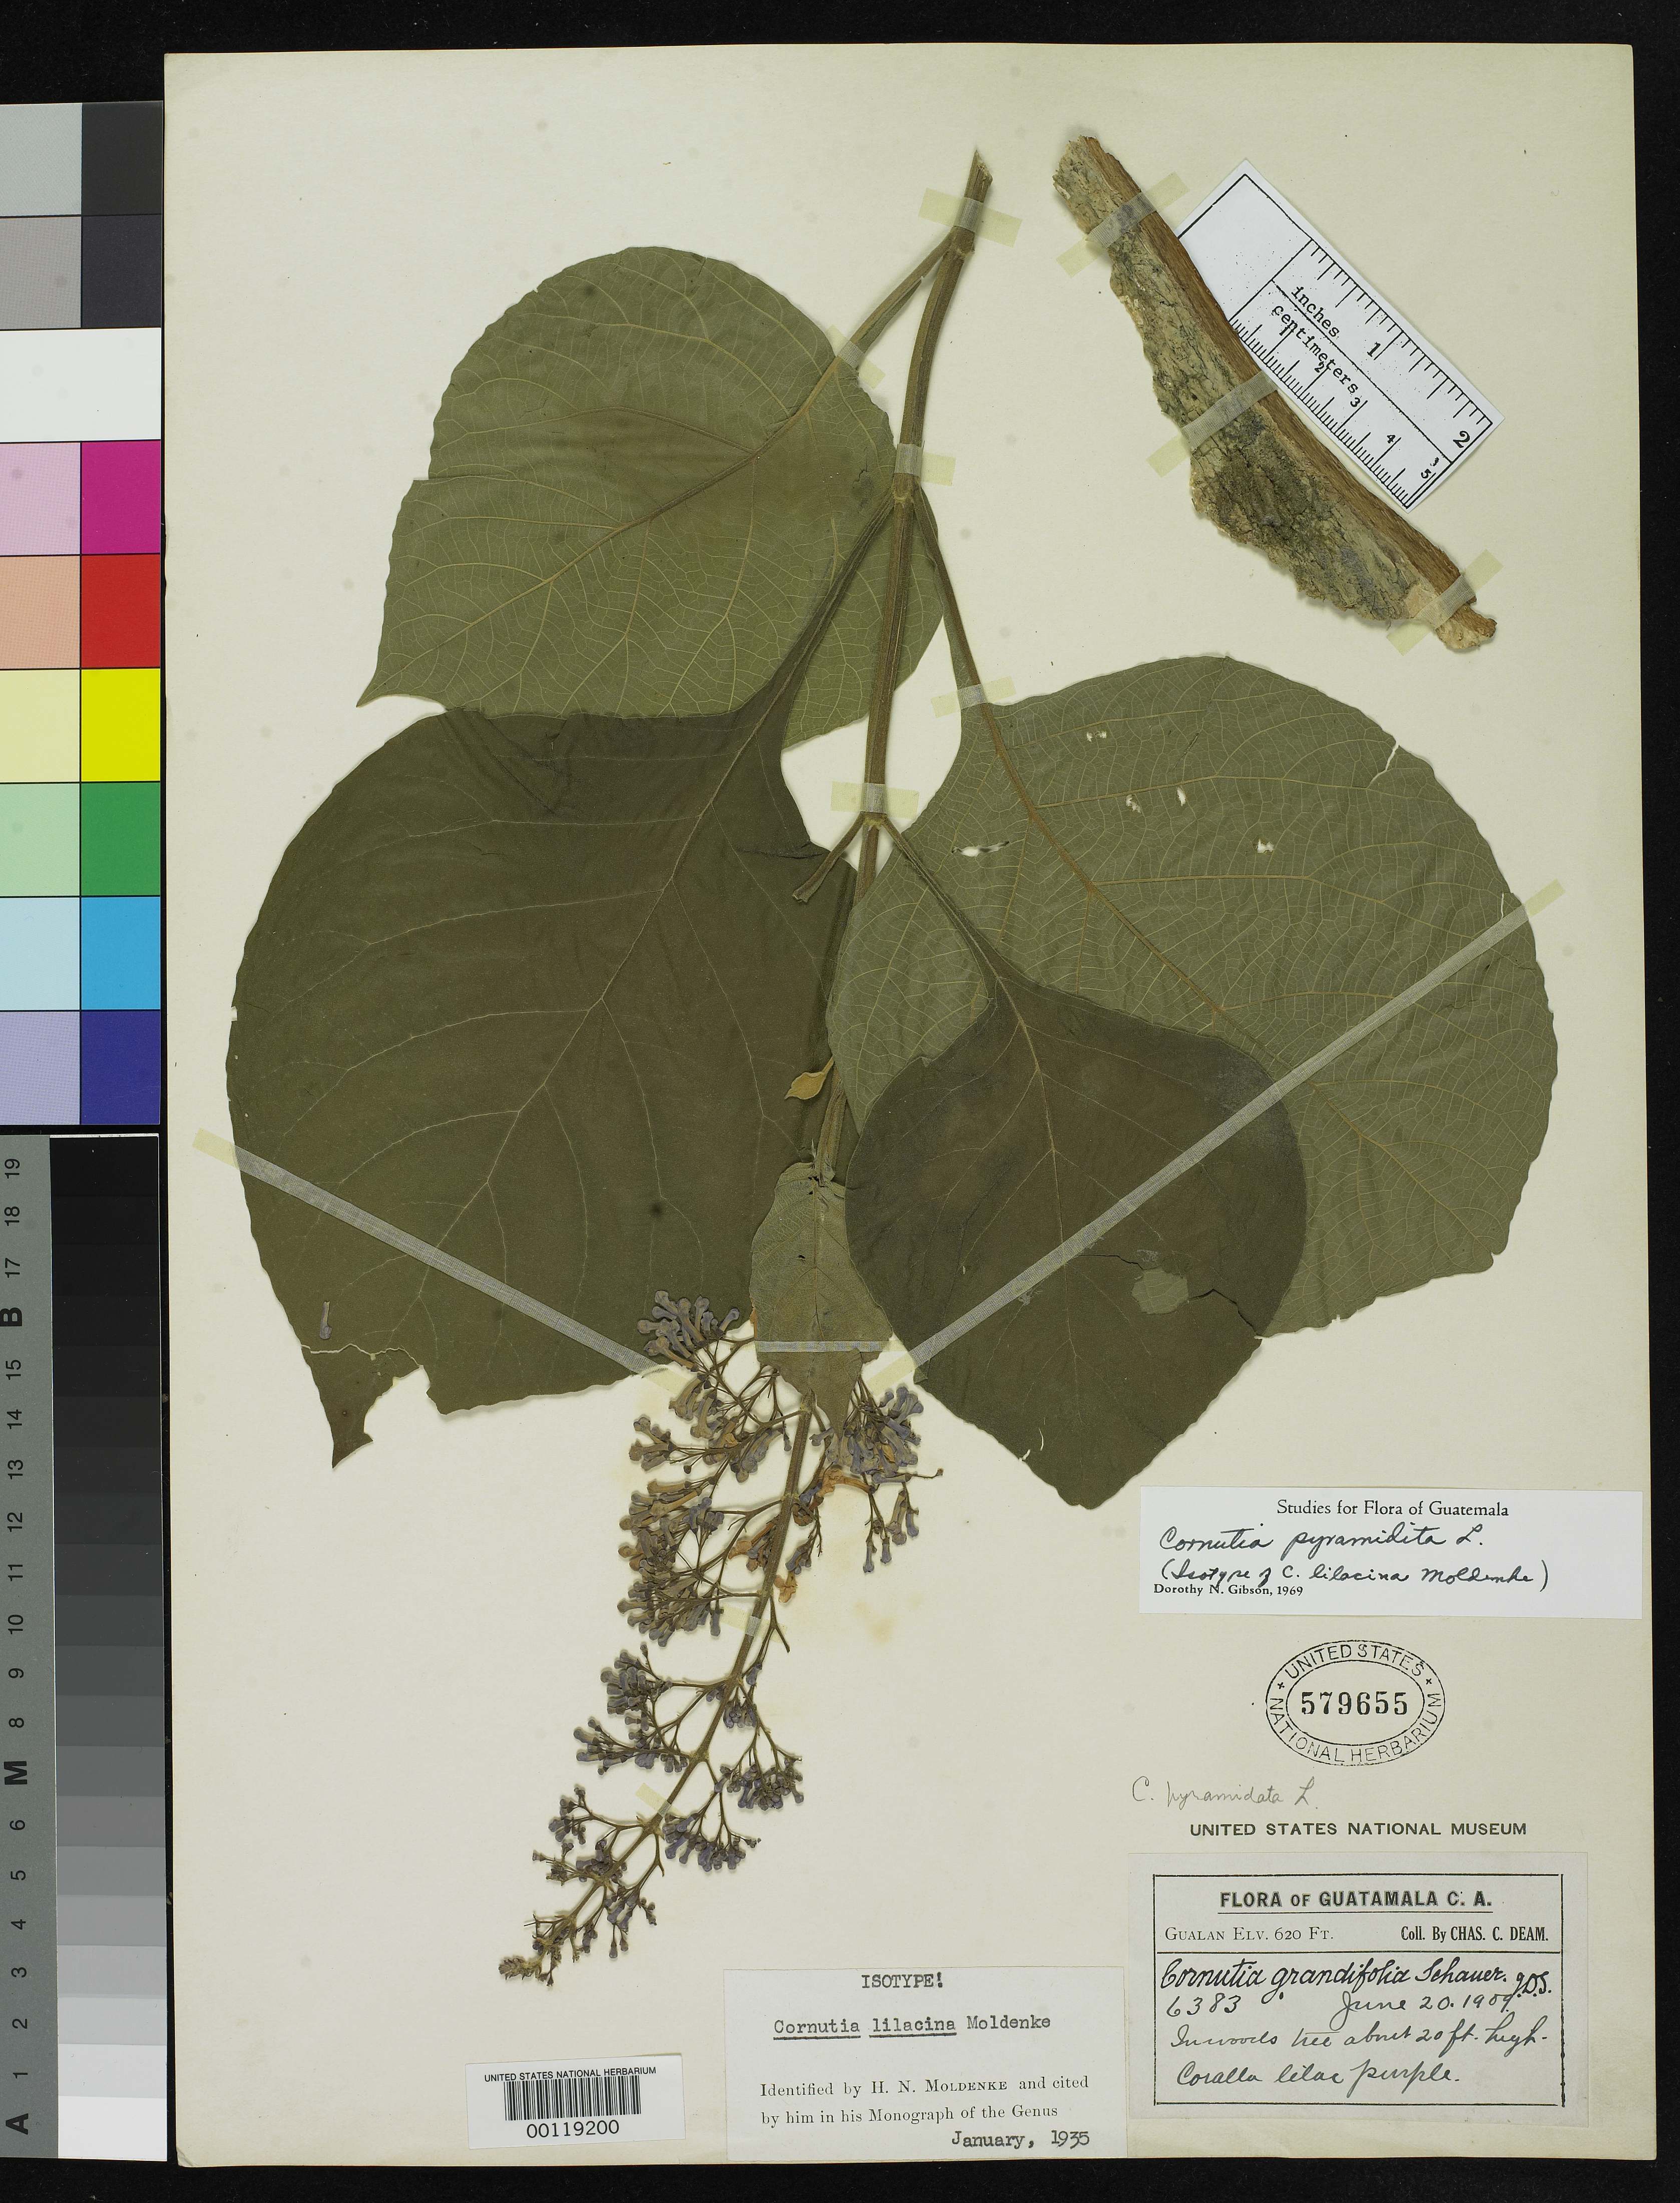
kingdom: Plantae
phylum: Tracheophyta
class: Magnoliopsida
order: Lamiales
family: Lamiaceae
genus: Cornutia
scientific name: Cornutia lilacina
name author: Moldenke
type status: Isotype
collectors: C. C. Deam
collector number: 6383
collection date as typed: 20 Jun 1909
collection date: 1909-06-20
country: Guatemala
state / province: Zacapa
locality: Near Honduras road.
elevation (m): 189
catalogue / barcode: US 579655